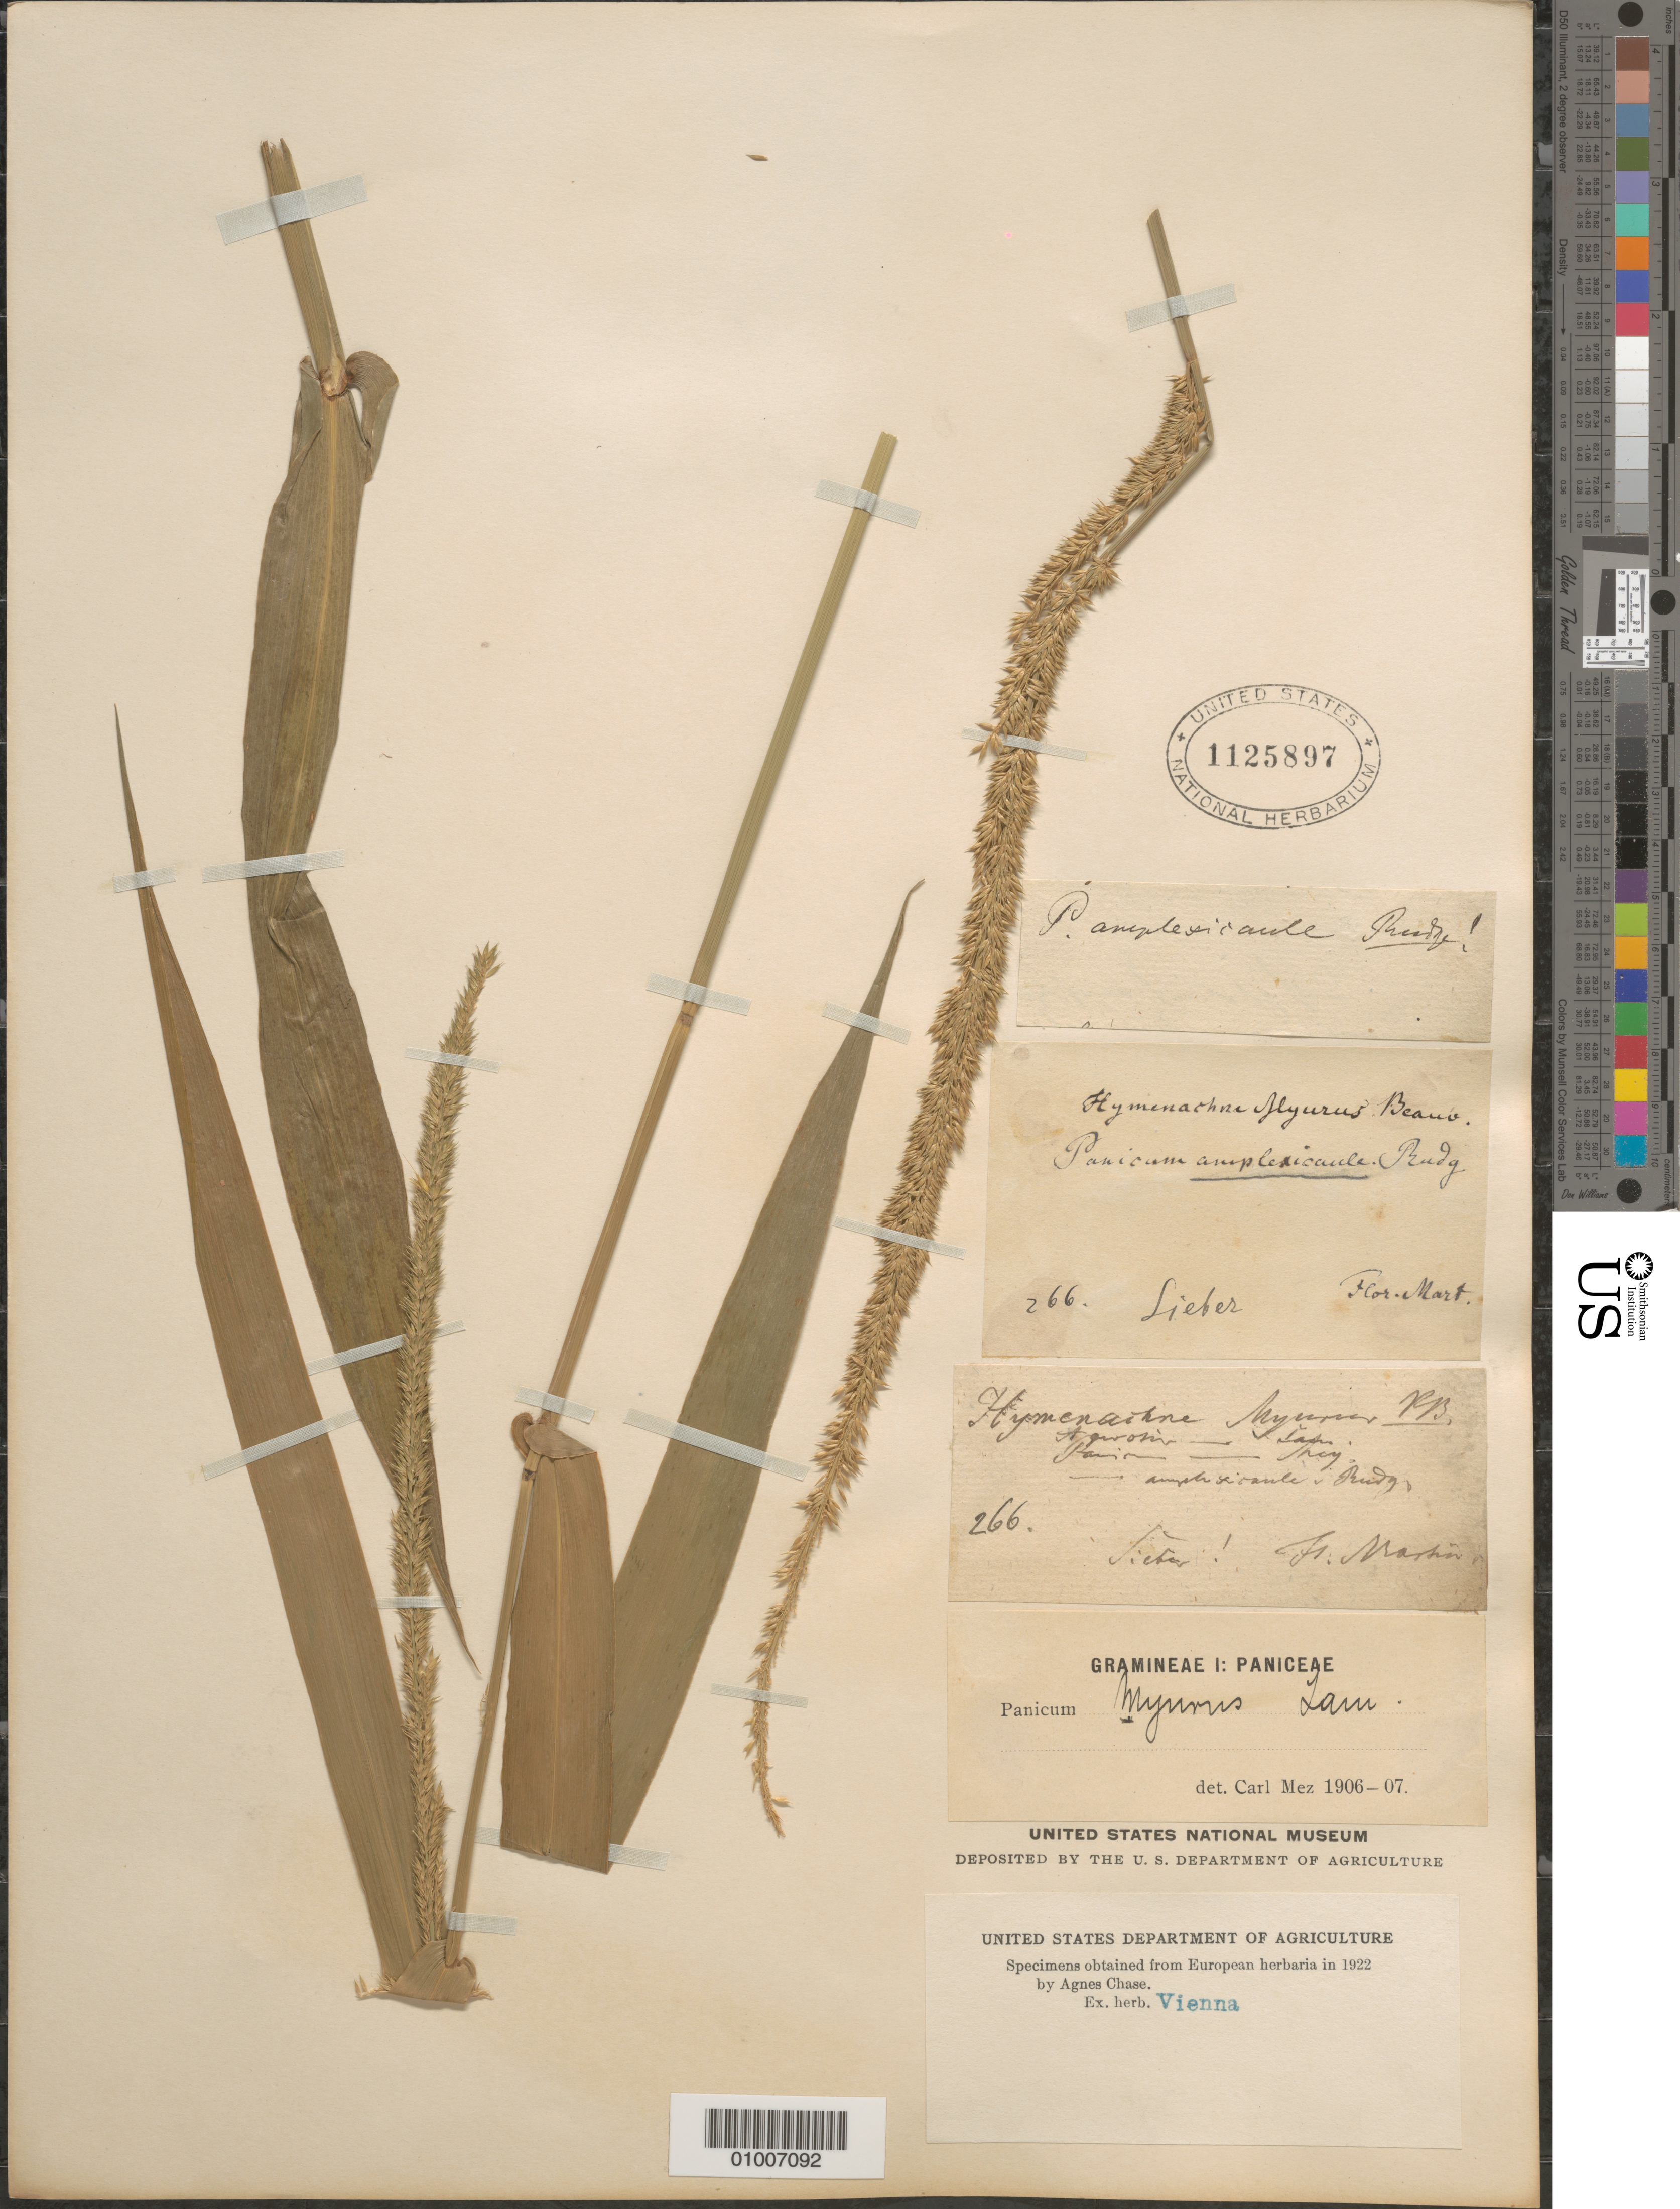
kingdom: Plantae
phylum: Tracheophyta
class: Liliopsida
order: Poales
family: Poaceae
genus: Hymenachne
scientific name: Hymenachne amplexicaulis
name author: (Rudge) Nees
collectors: F. W. Sieber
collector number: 266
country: Martinique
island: Martinique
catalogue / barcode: US 1125897